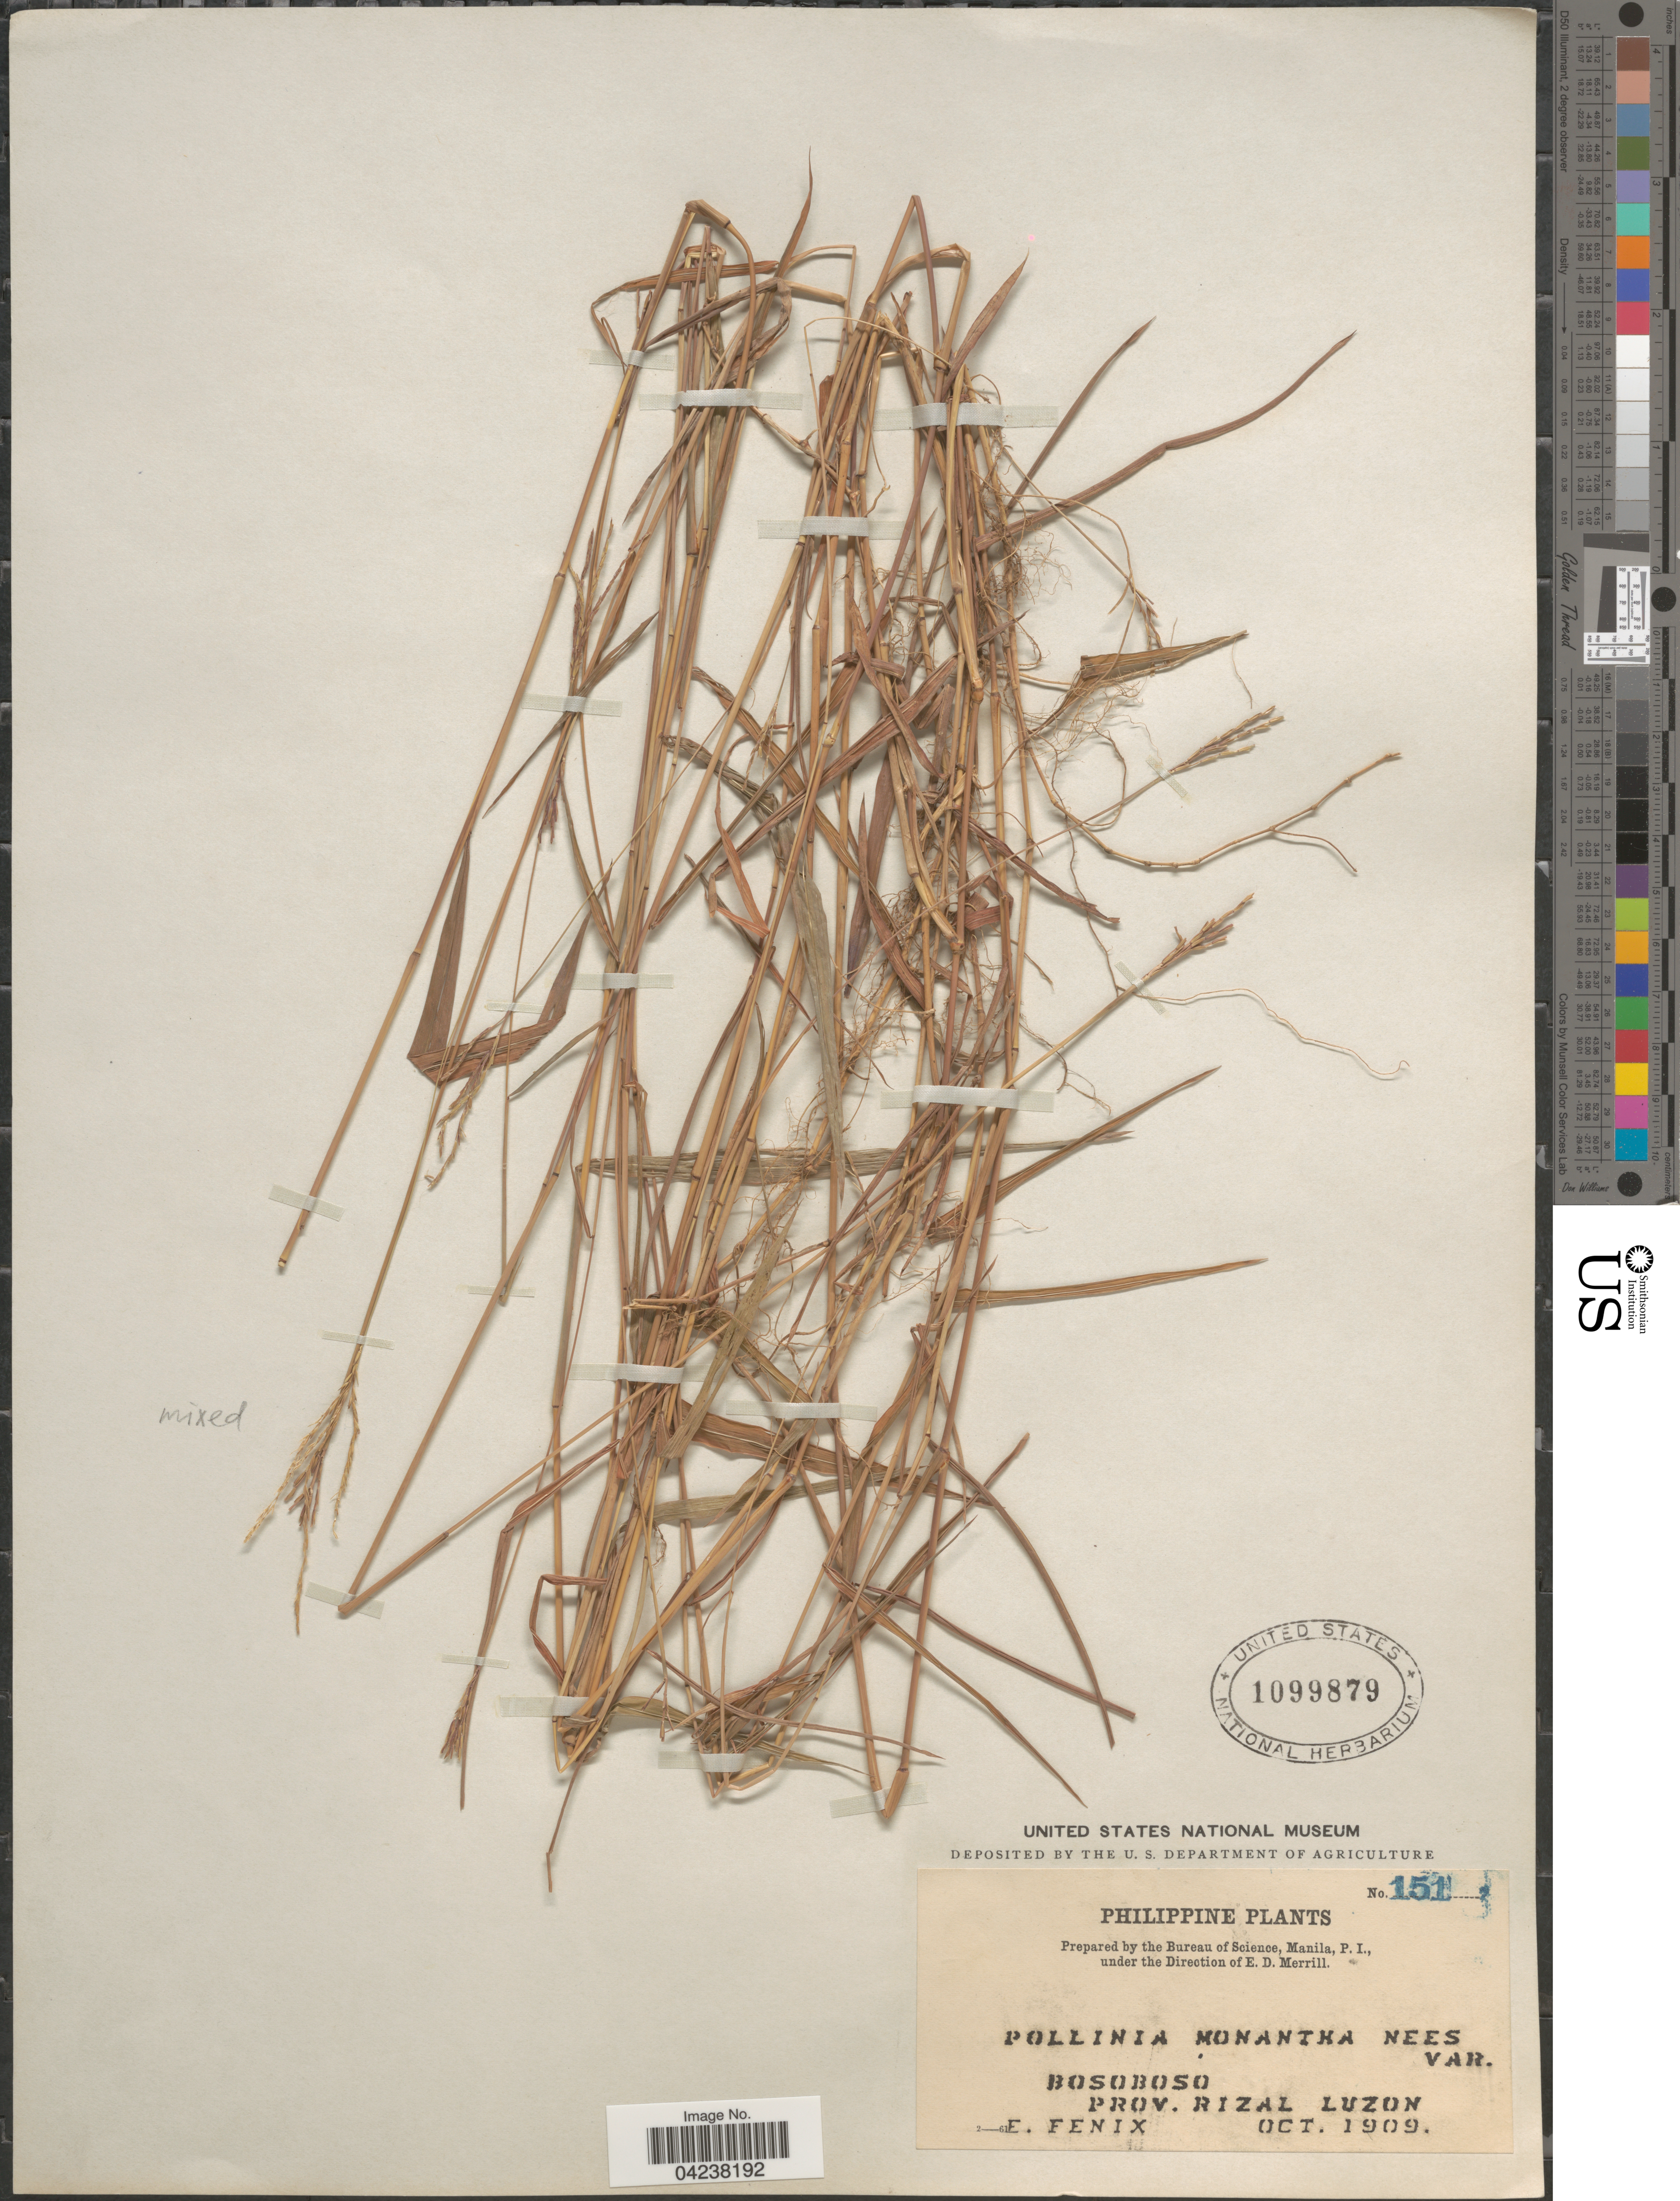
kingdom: Plantae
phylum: Tracheophyta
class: Liliopsida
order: Poales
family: Poaceae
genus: Microstegium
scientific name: Microstegium ciliatum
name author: (Trin.) A. Camus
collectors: E. Fenix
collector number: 151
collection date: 1909-10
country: Philippines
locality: Bosoboso. Prov. Rizal. Luzon.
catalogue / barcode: US 1099879